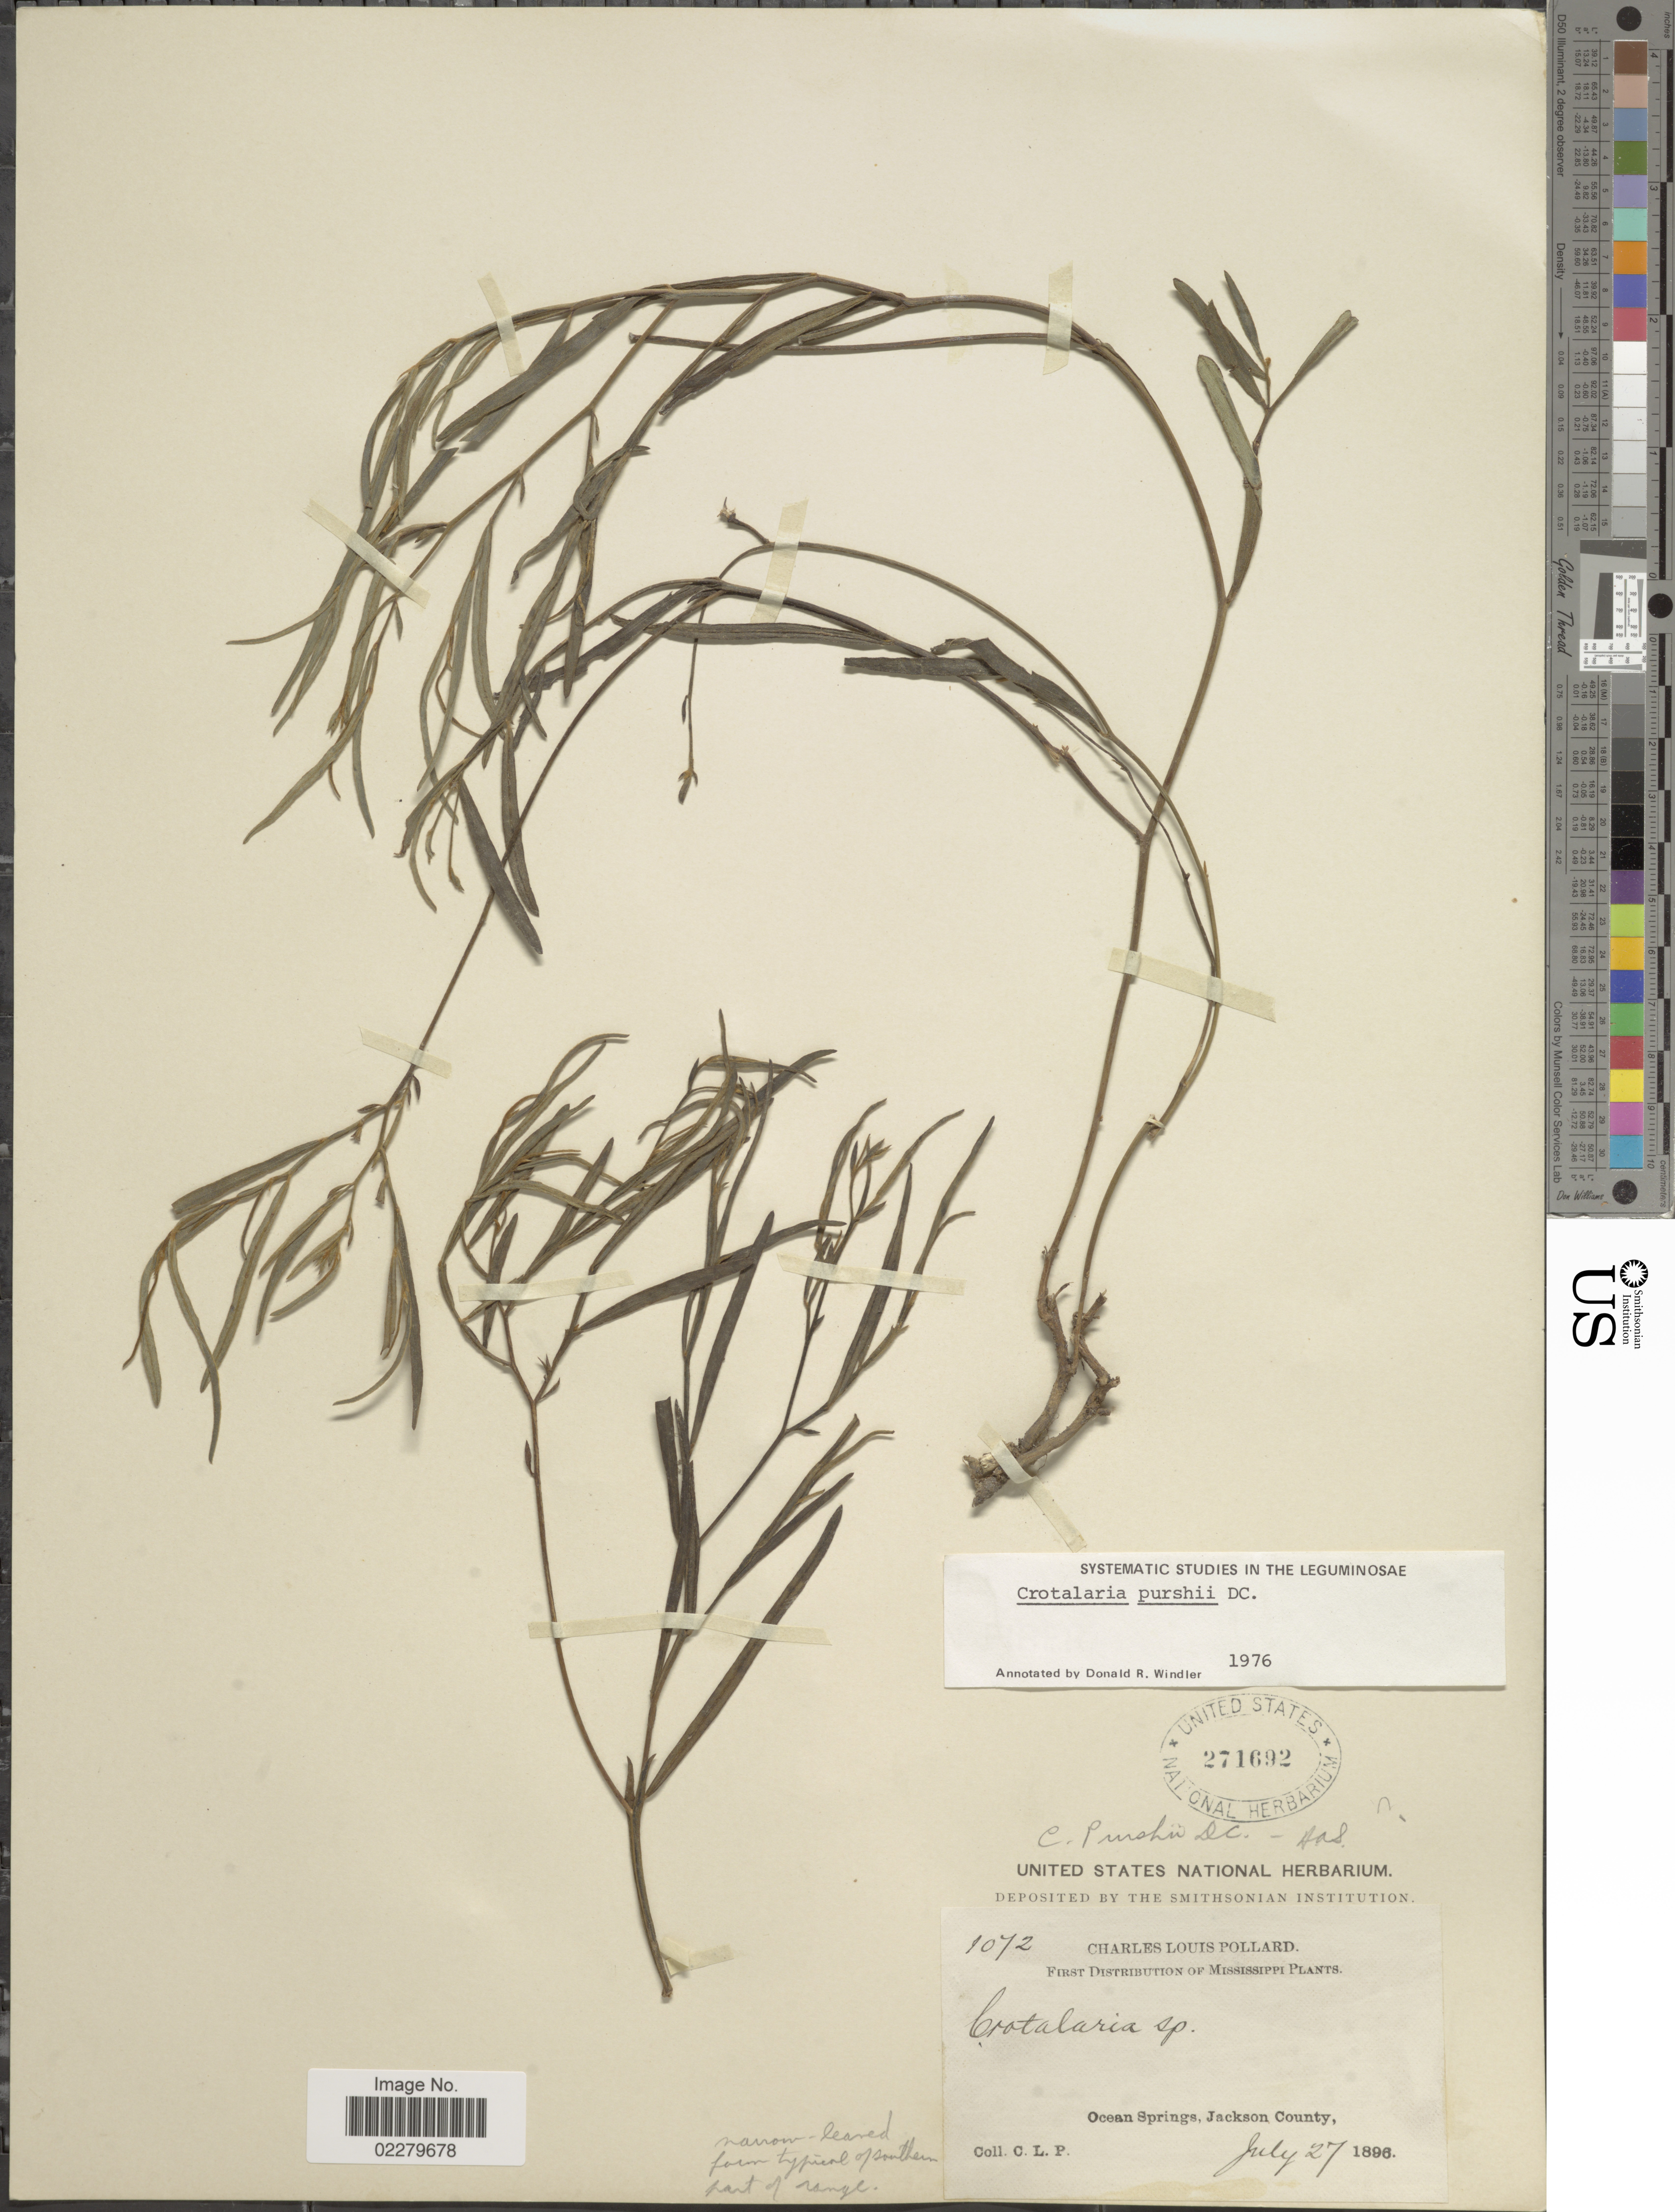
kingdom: Plantae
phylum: Tracheophyta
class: Magnoliopsida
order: Fabales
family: Fabaceae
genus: Crotalaria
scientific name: Crotalaria purshii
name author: DC.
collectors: C. L. Pollard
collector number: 1072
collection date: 1896-07-27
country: United States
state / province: Mississippi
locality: Ocean Springs, Jackson County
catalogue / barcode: US 271692